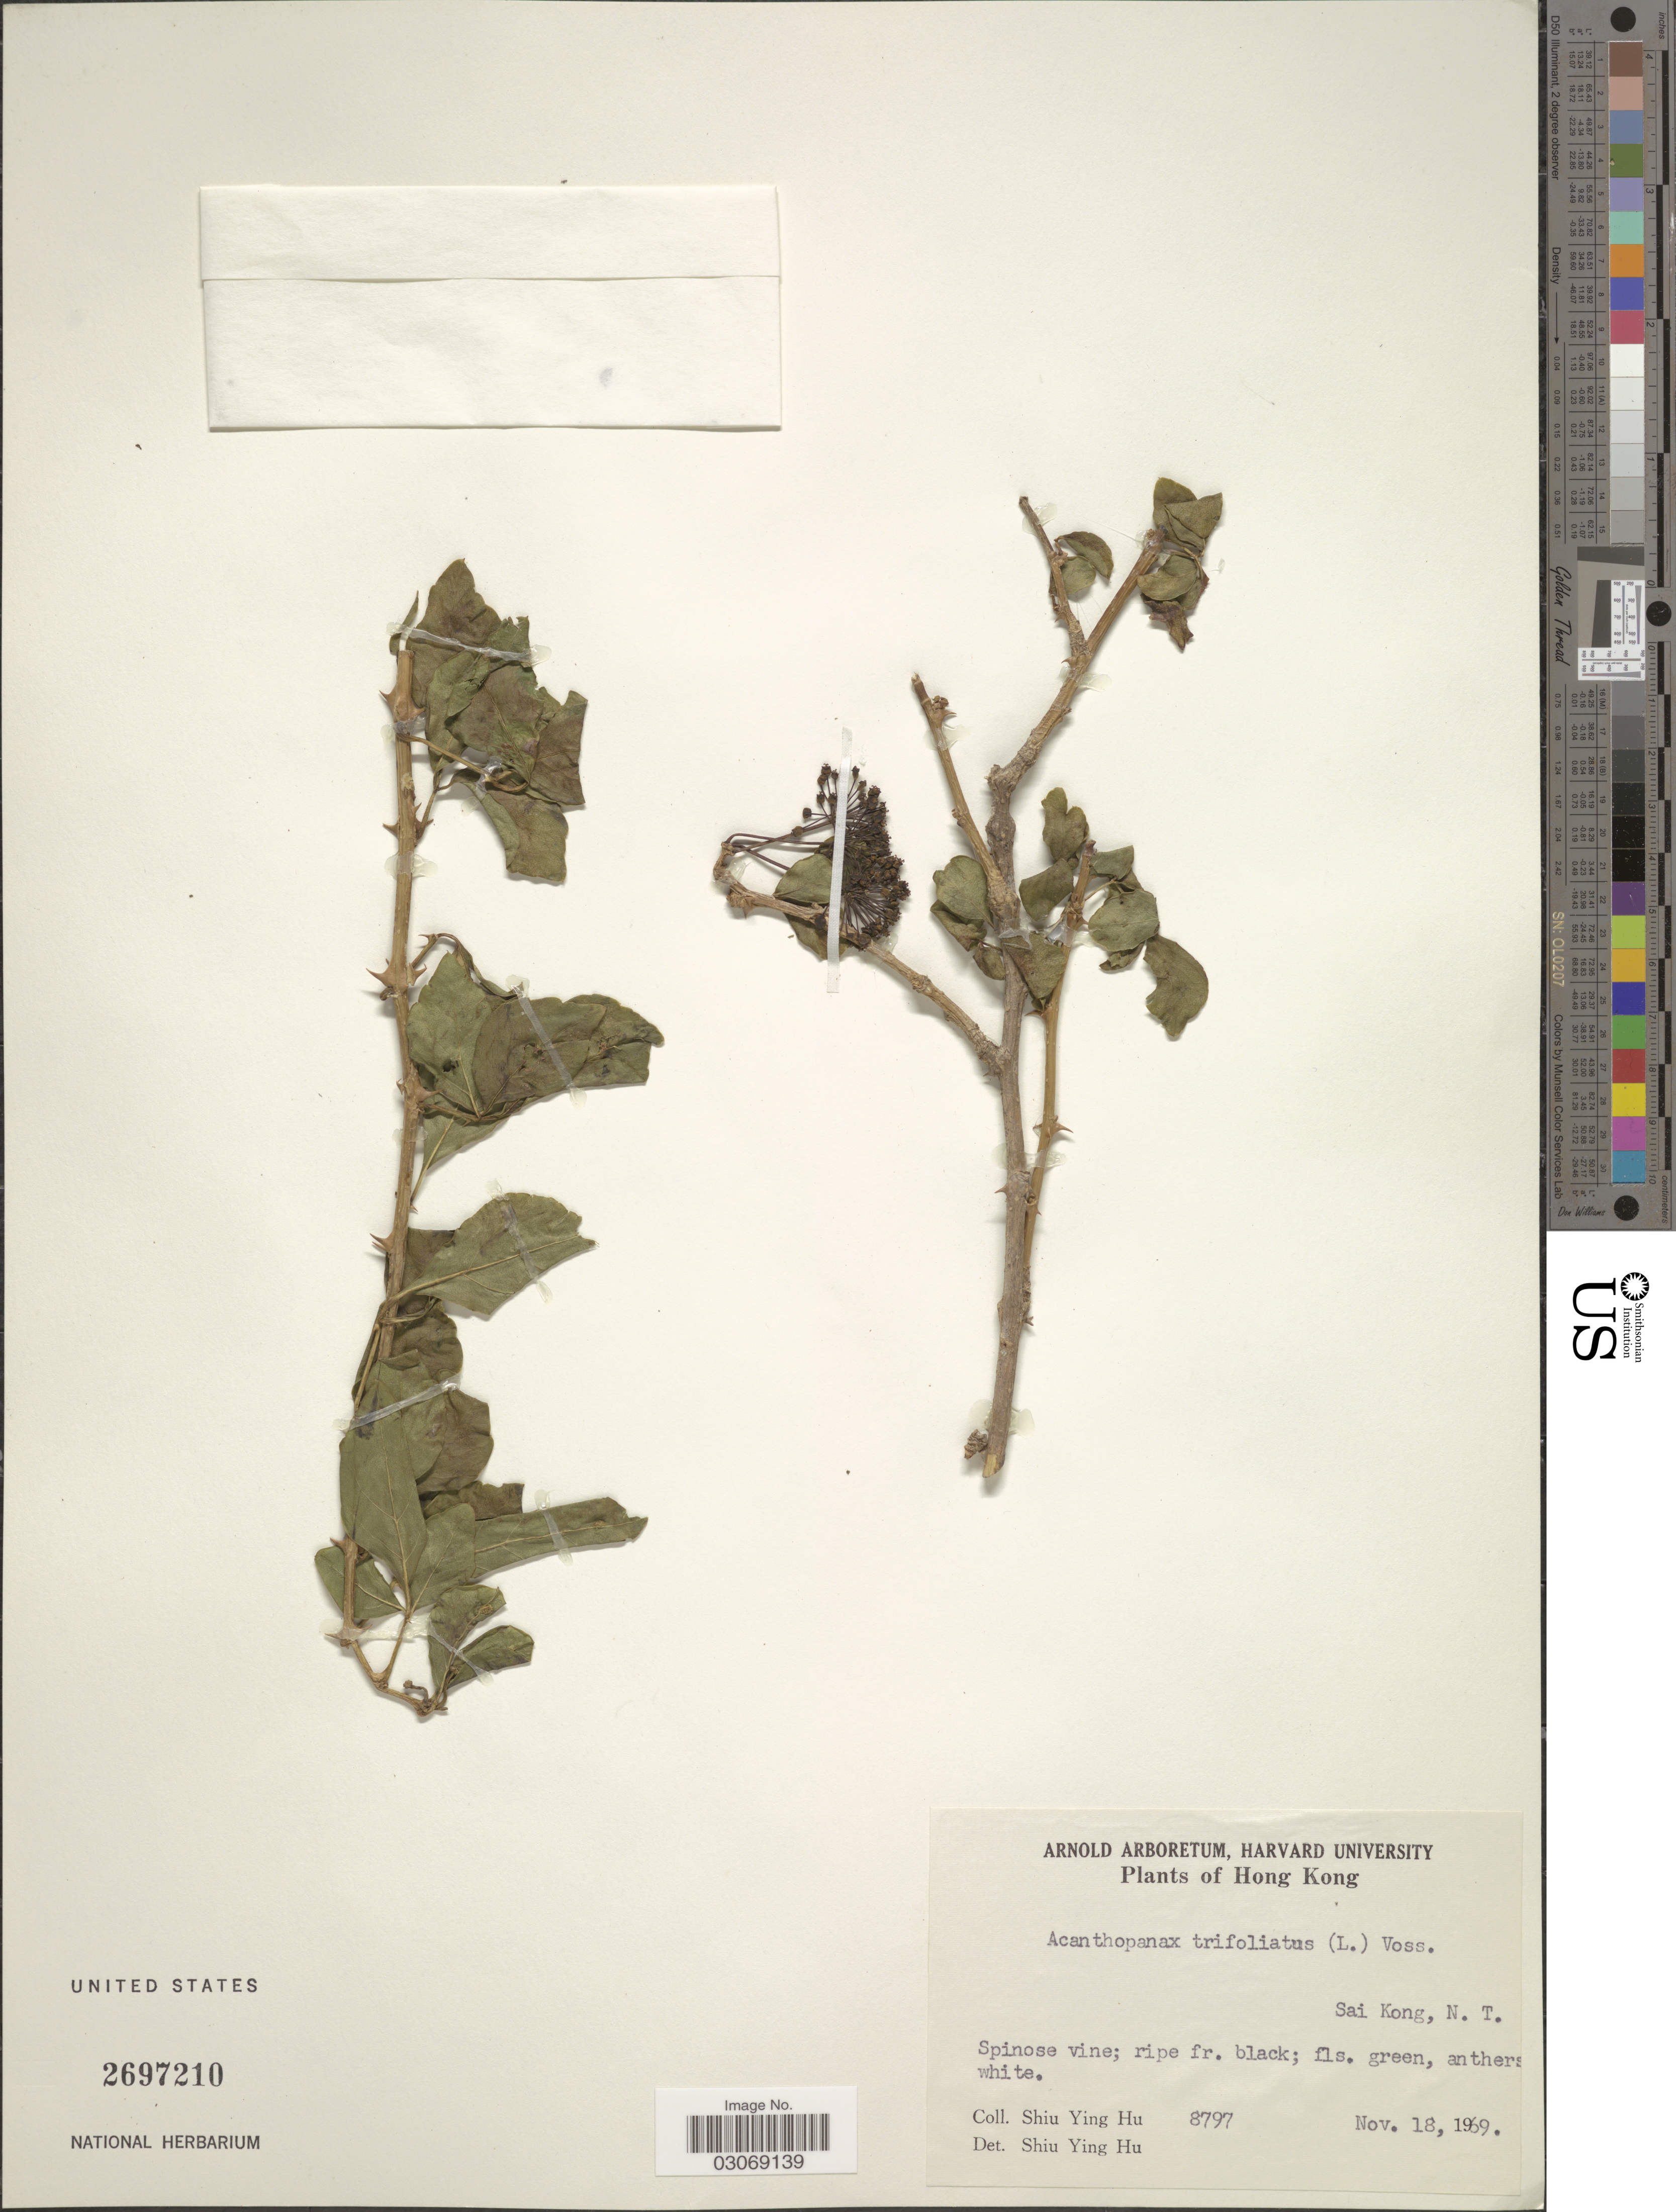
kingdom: Plantae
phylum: Tracheophyta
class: Magnoliopsida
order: Apiales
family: Araliaceae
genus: Acanthopanax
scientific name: Acanthopanax trifoliatus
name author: (L.) Voss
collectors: S. Y. Hu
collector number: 8797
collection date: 1969-11-18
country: China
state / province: Hong Kong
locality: Sai Kong, N. T.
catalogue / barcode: US 2697210